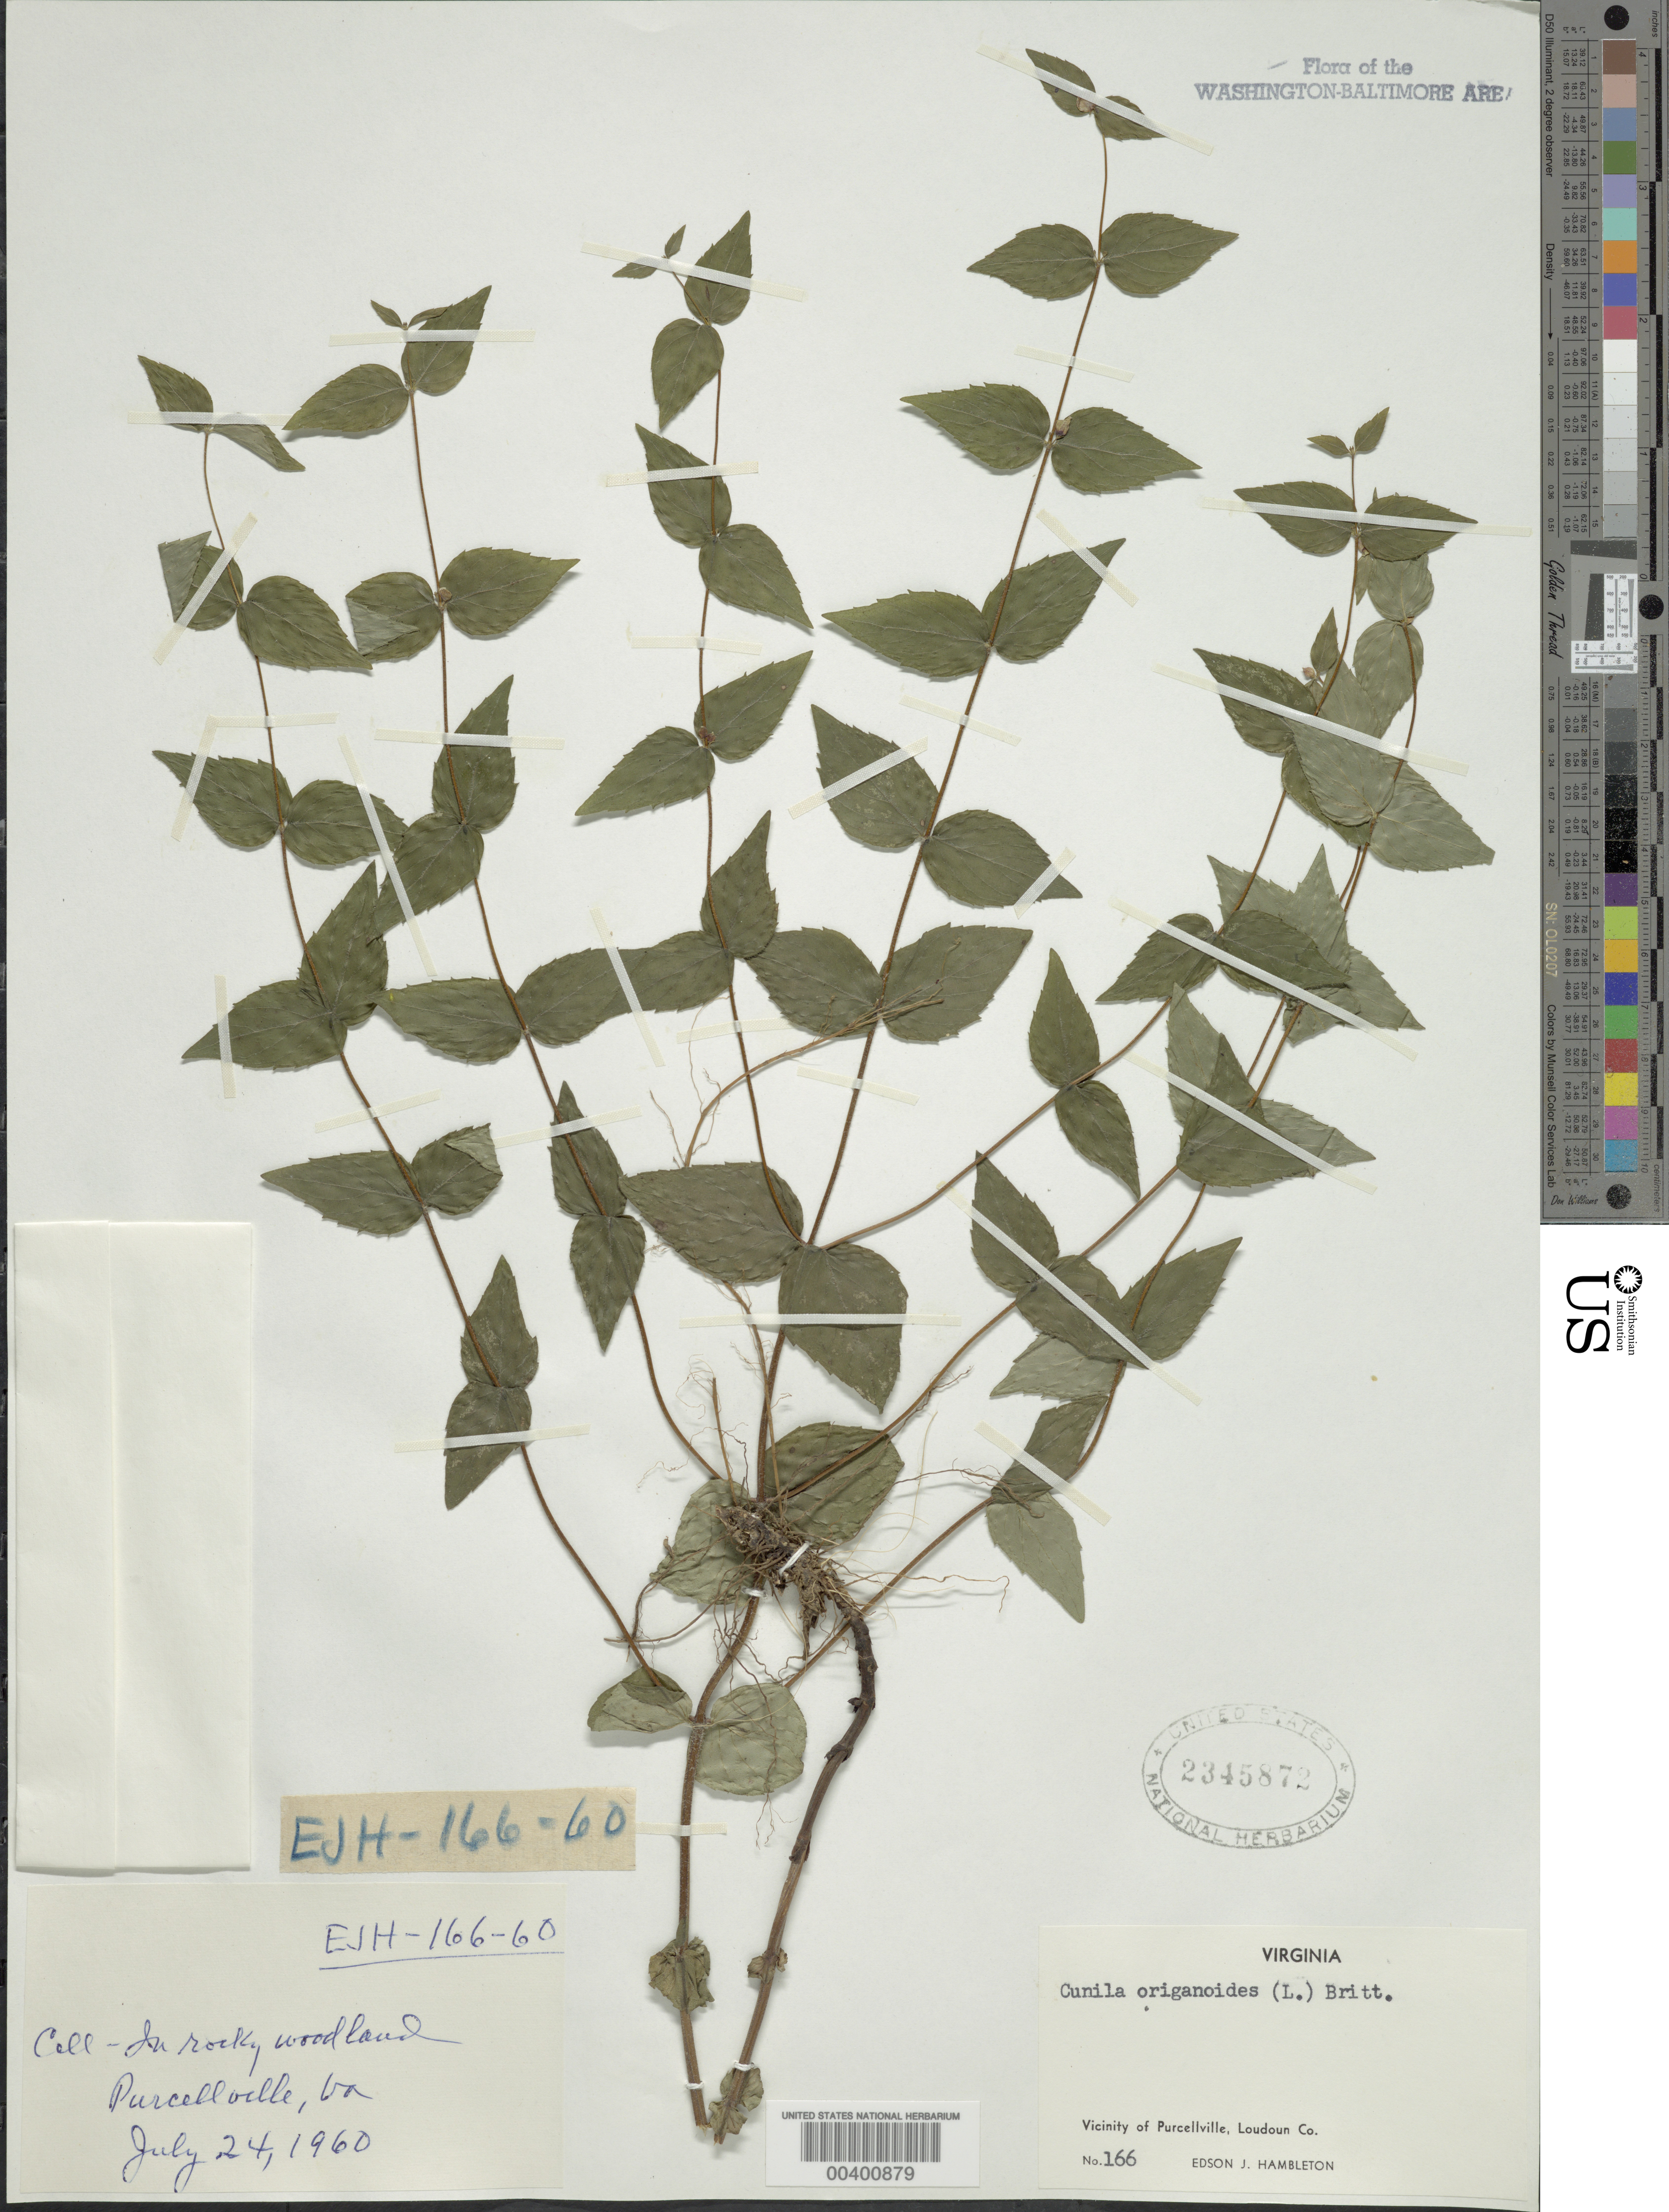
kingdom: Plantae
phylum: Tracheophyta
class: Magnoliopsida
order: Lamiales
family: Lamiaceae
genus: Cunila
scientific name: Cunila origanoides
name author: (L.) Britton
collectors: E. Hambleton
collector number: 166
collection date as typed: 24 Jul 1960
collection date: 1960-07-24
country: United States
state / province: Virginia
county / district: Loudoun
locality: Purcellville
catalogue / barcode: US 2345872